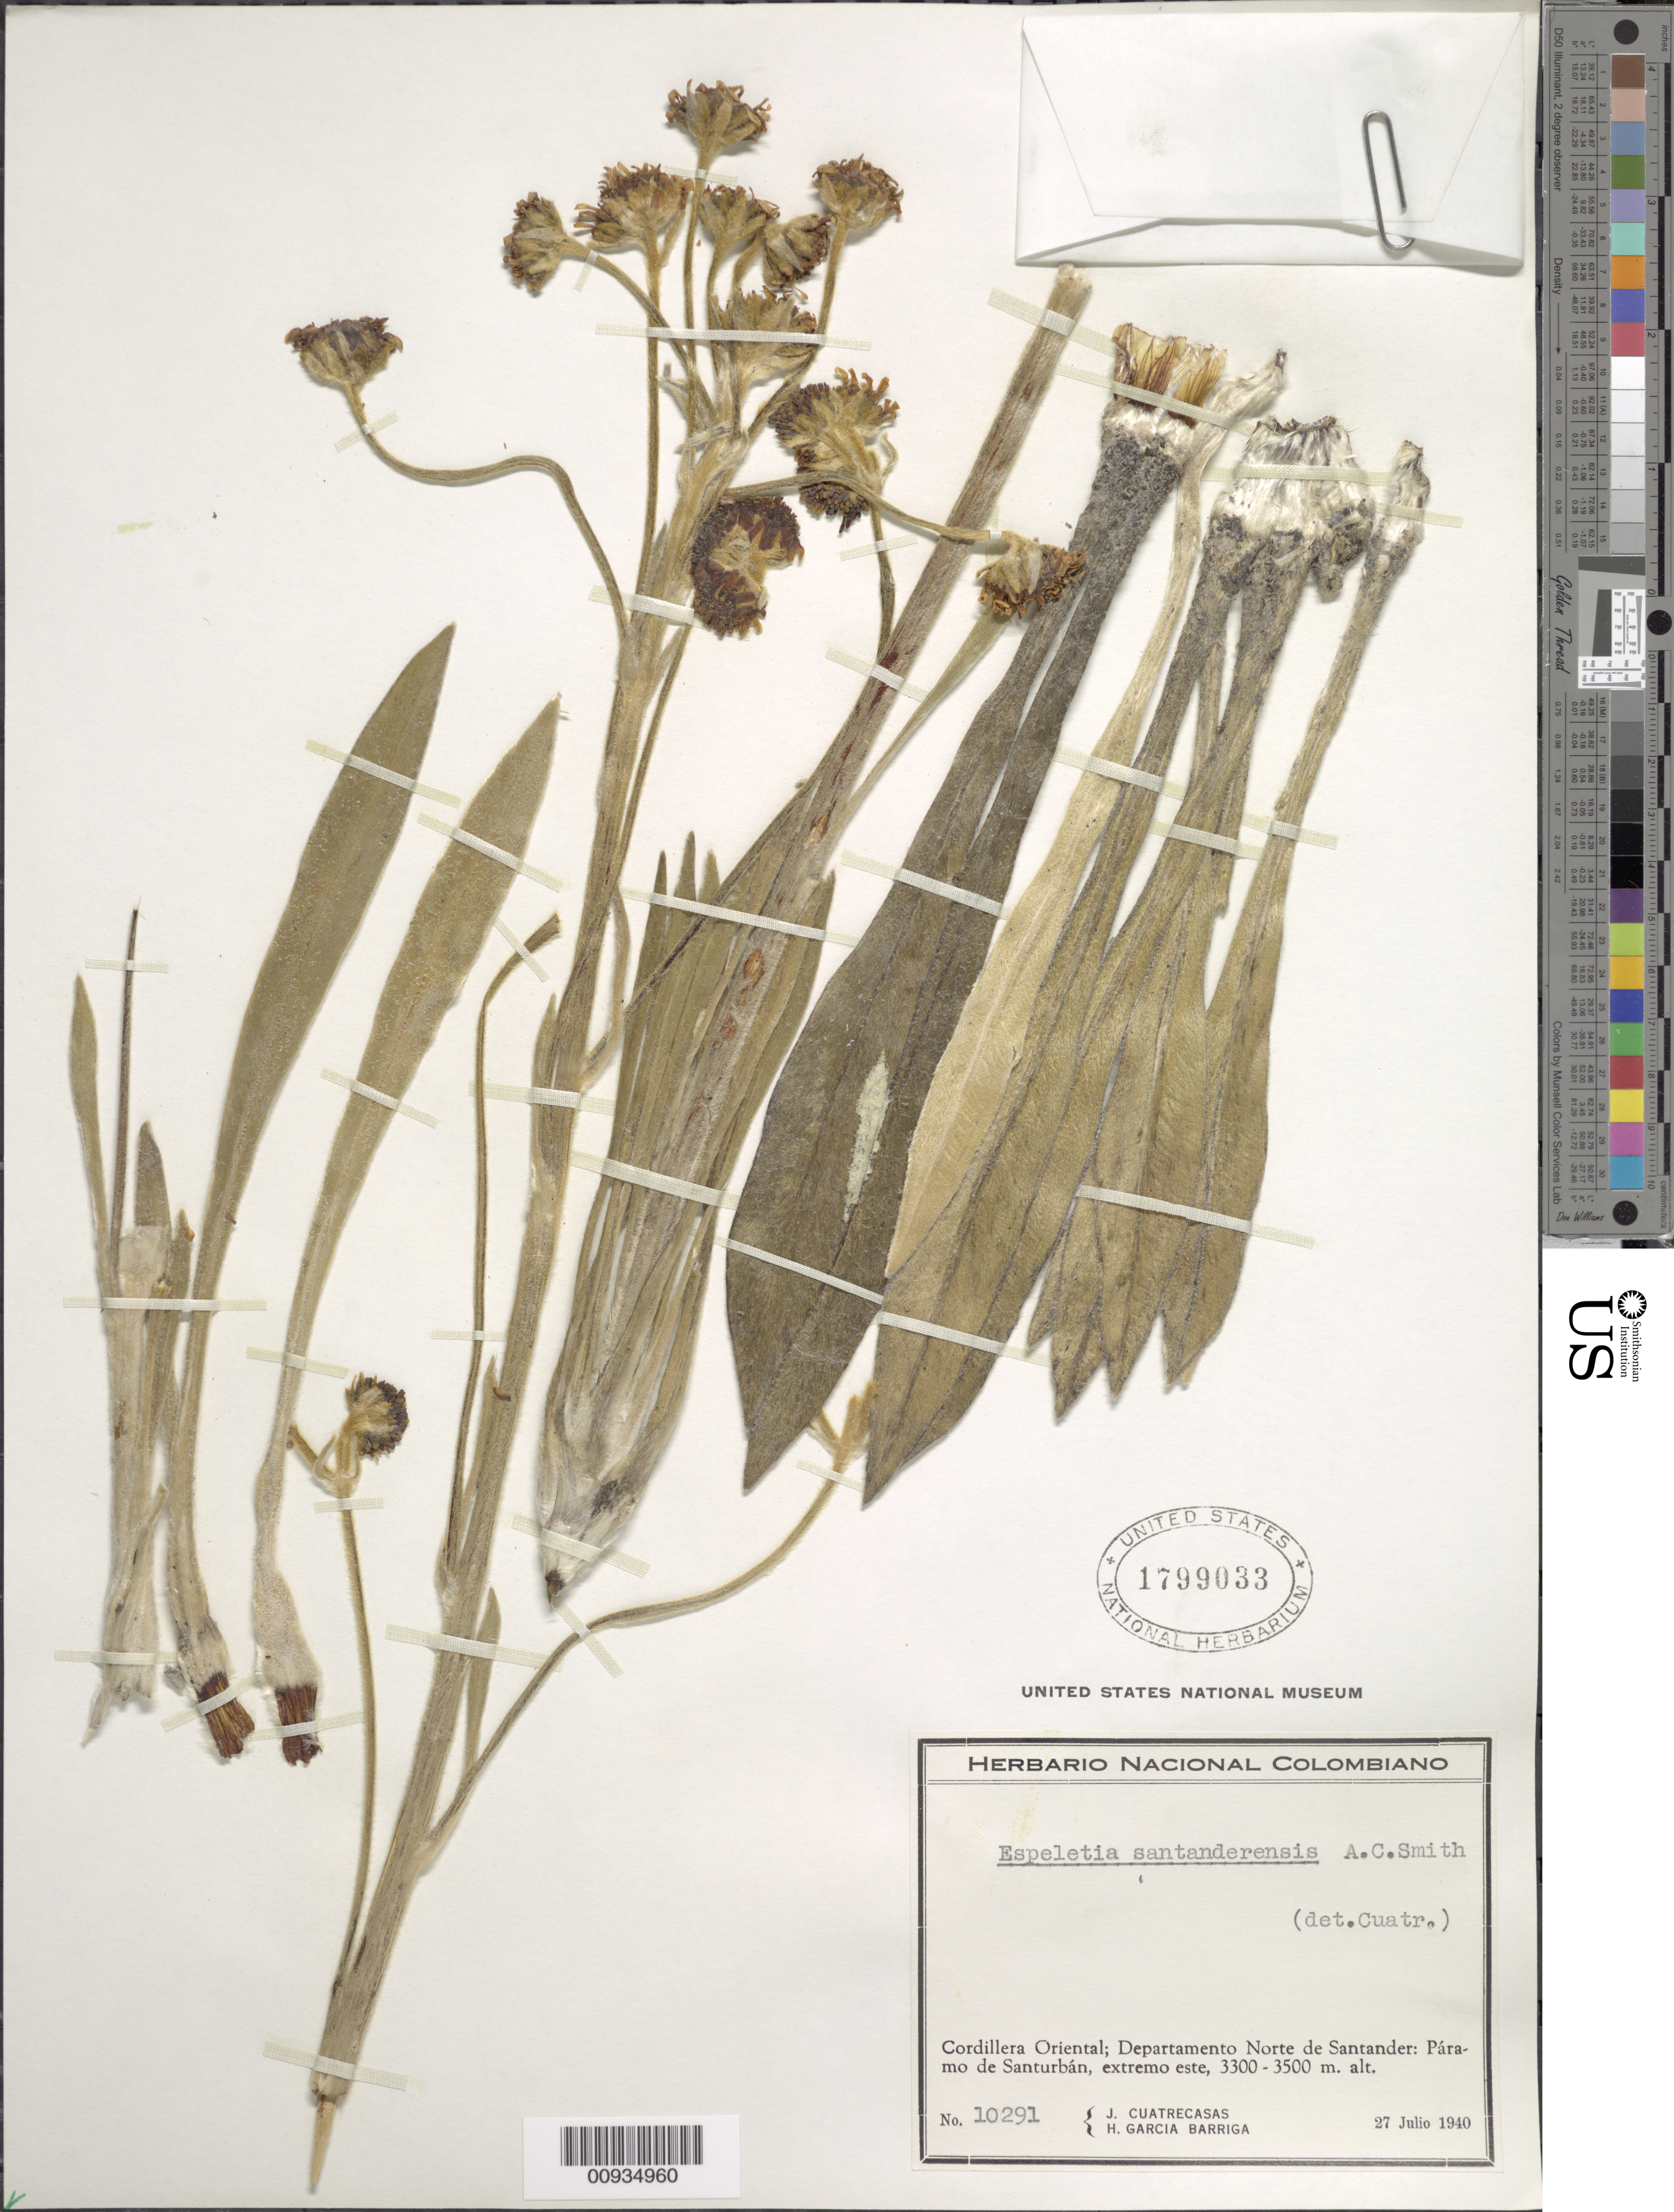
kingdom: Plantae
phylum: Tracheophyta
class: Magnoliopsida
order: Asterales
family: Asteraceae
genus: Espeletiopsis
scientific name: Espeletiopsis santanderensis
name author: (A.C. Sm.) Cuatrec.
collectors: J. Cuatrecasas & H. García Barriga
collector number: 10291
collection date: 1940-07-27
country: Colombia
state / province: Norte de Santander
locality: Páramo de Santurbán. Extremo este.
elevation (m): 3300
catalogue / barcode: US 1799033